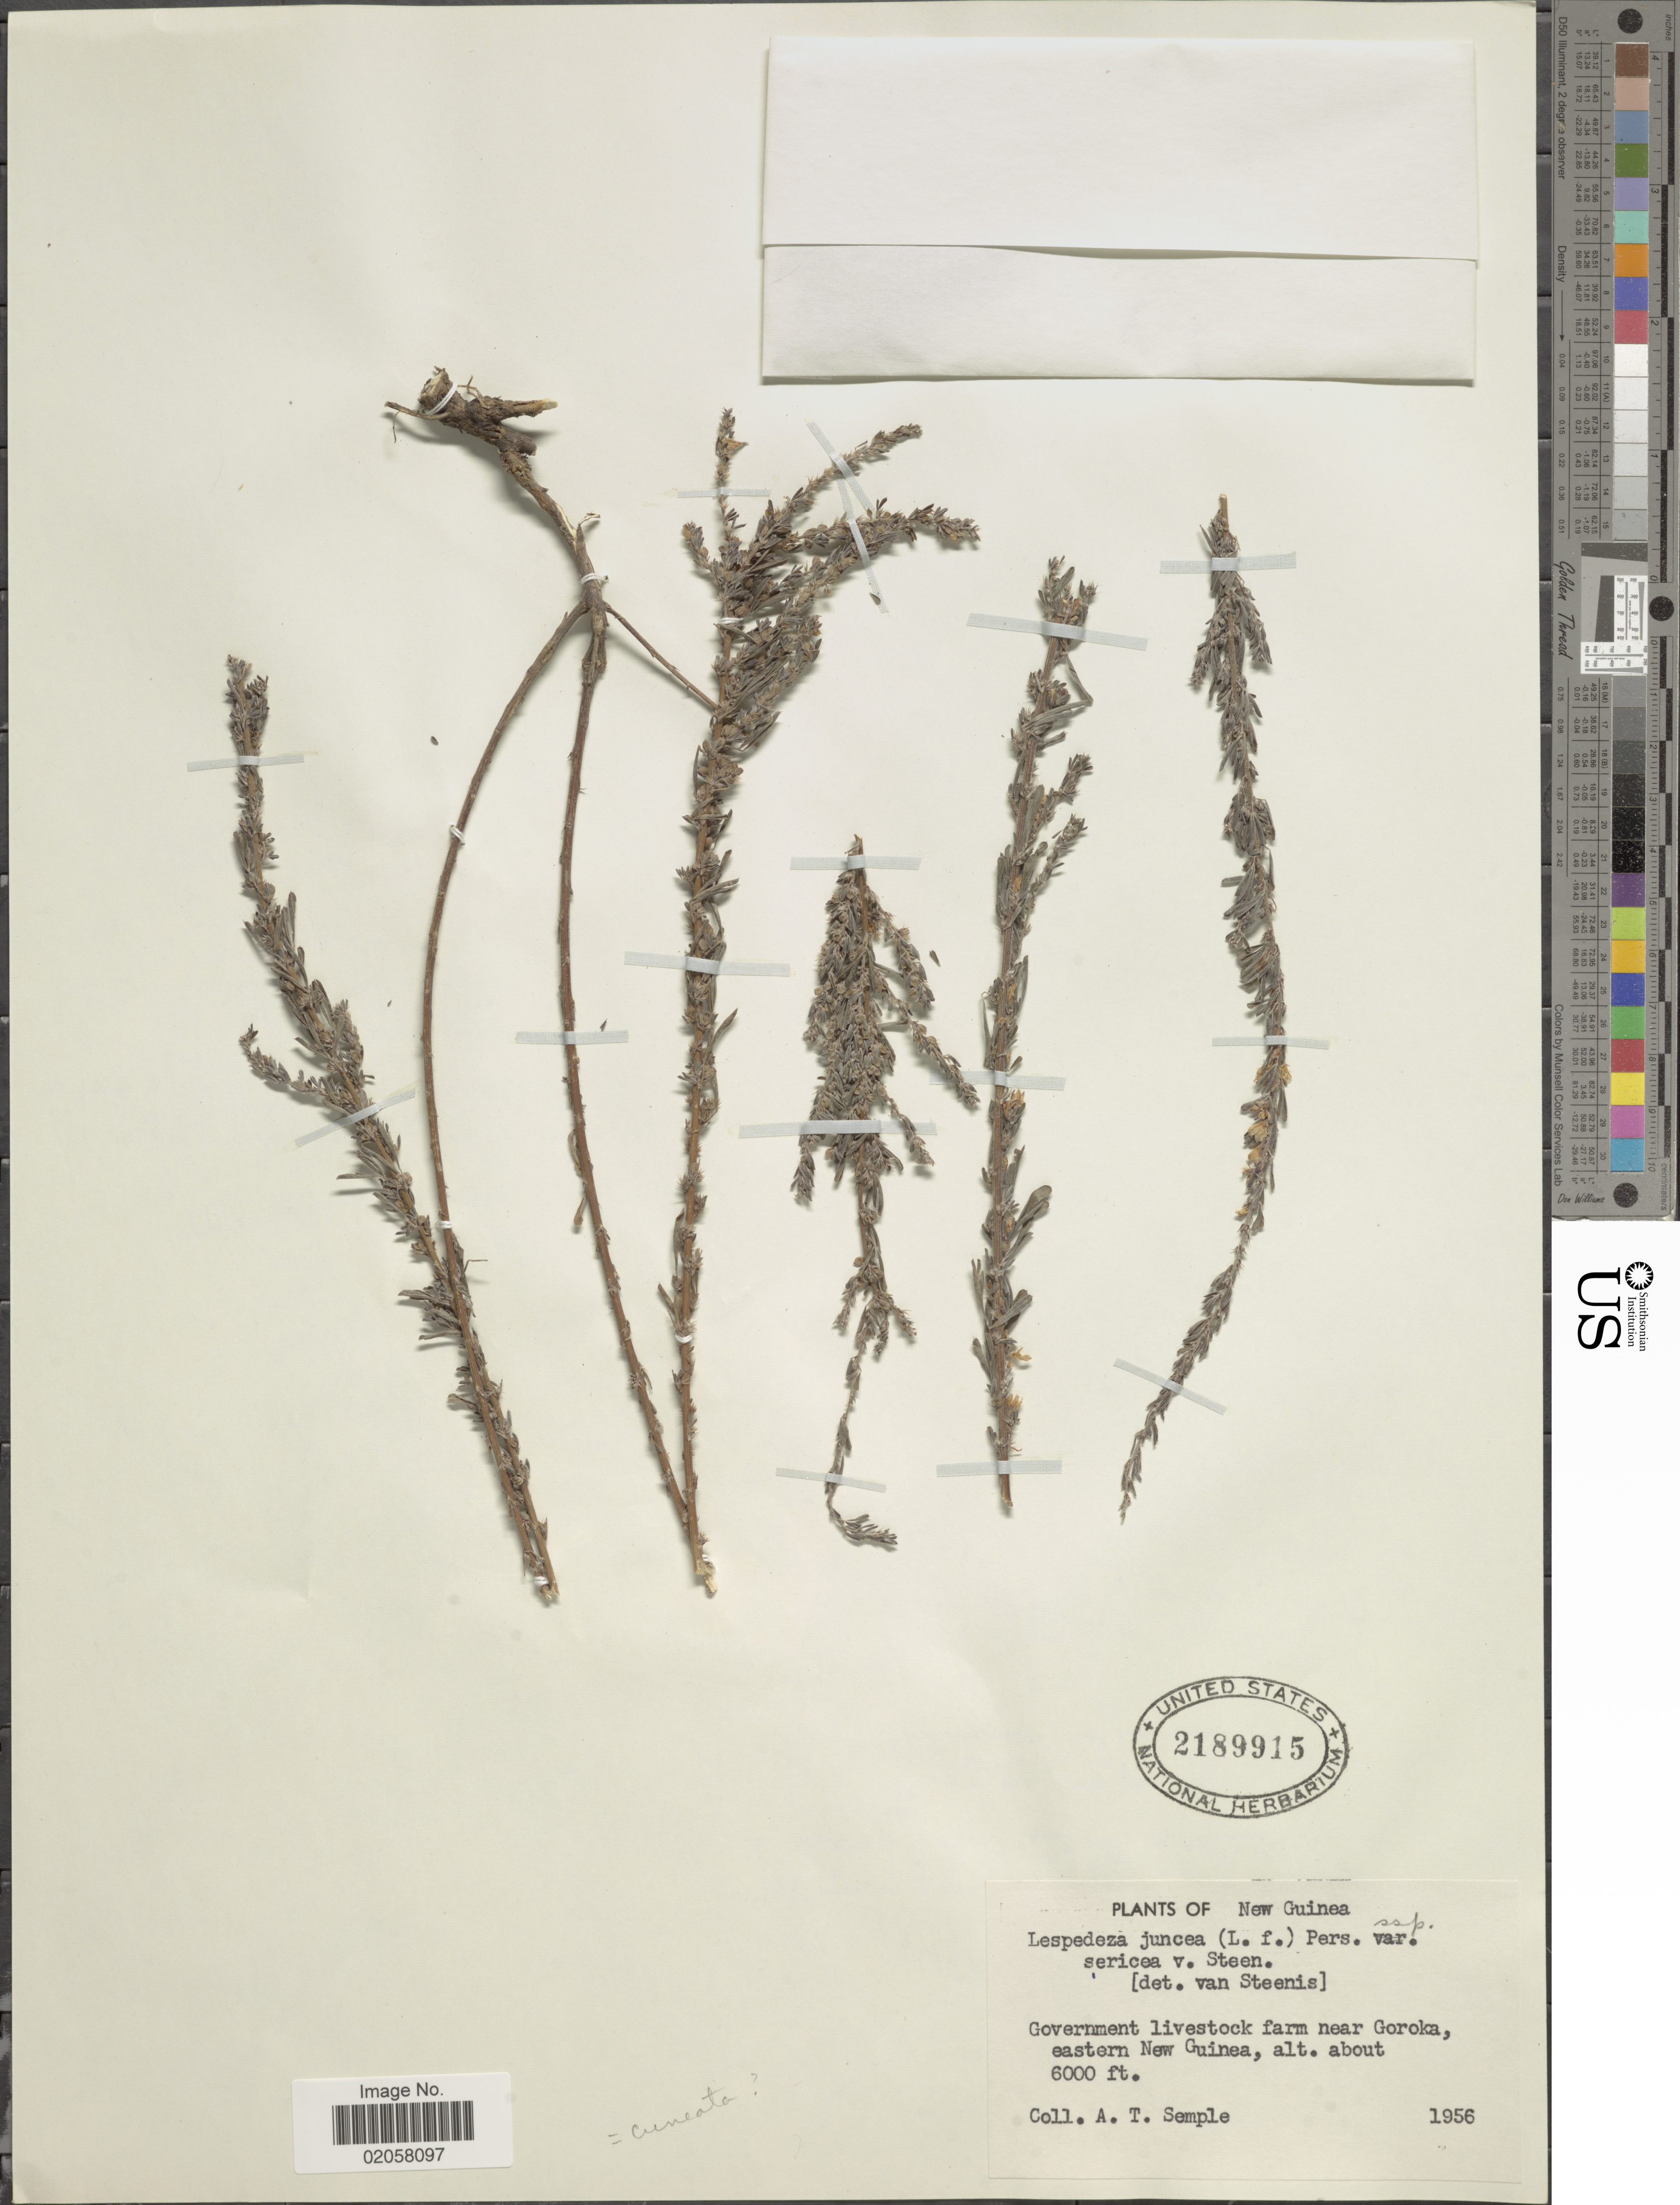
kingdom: Plantae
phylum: Tracheophyta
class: Magnoliopsida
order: Fabales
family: Fabaceae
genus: Lespedeza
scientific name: Lespedeza cuneata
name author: (Dum. Cours.) G. Don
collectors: A. Semple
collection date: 1956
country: Papua New Guinea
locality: New Guinea, Government livestock farm near Goroka, eastern New Guinea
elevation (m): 1829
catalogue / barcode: US 2189915